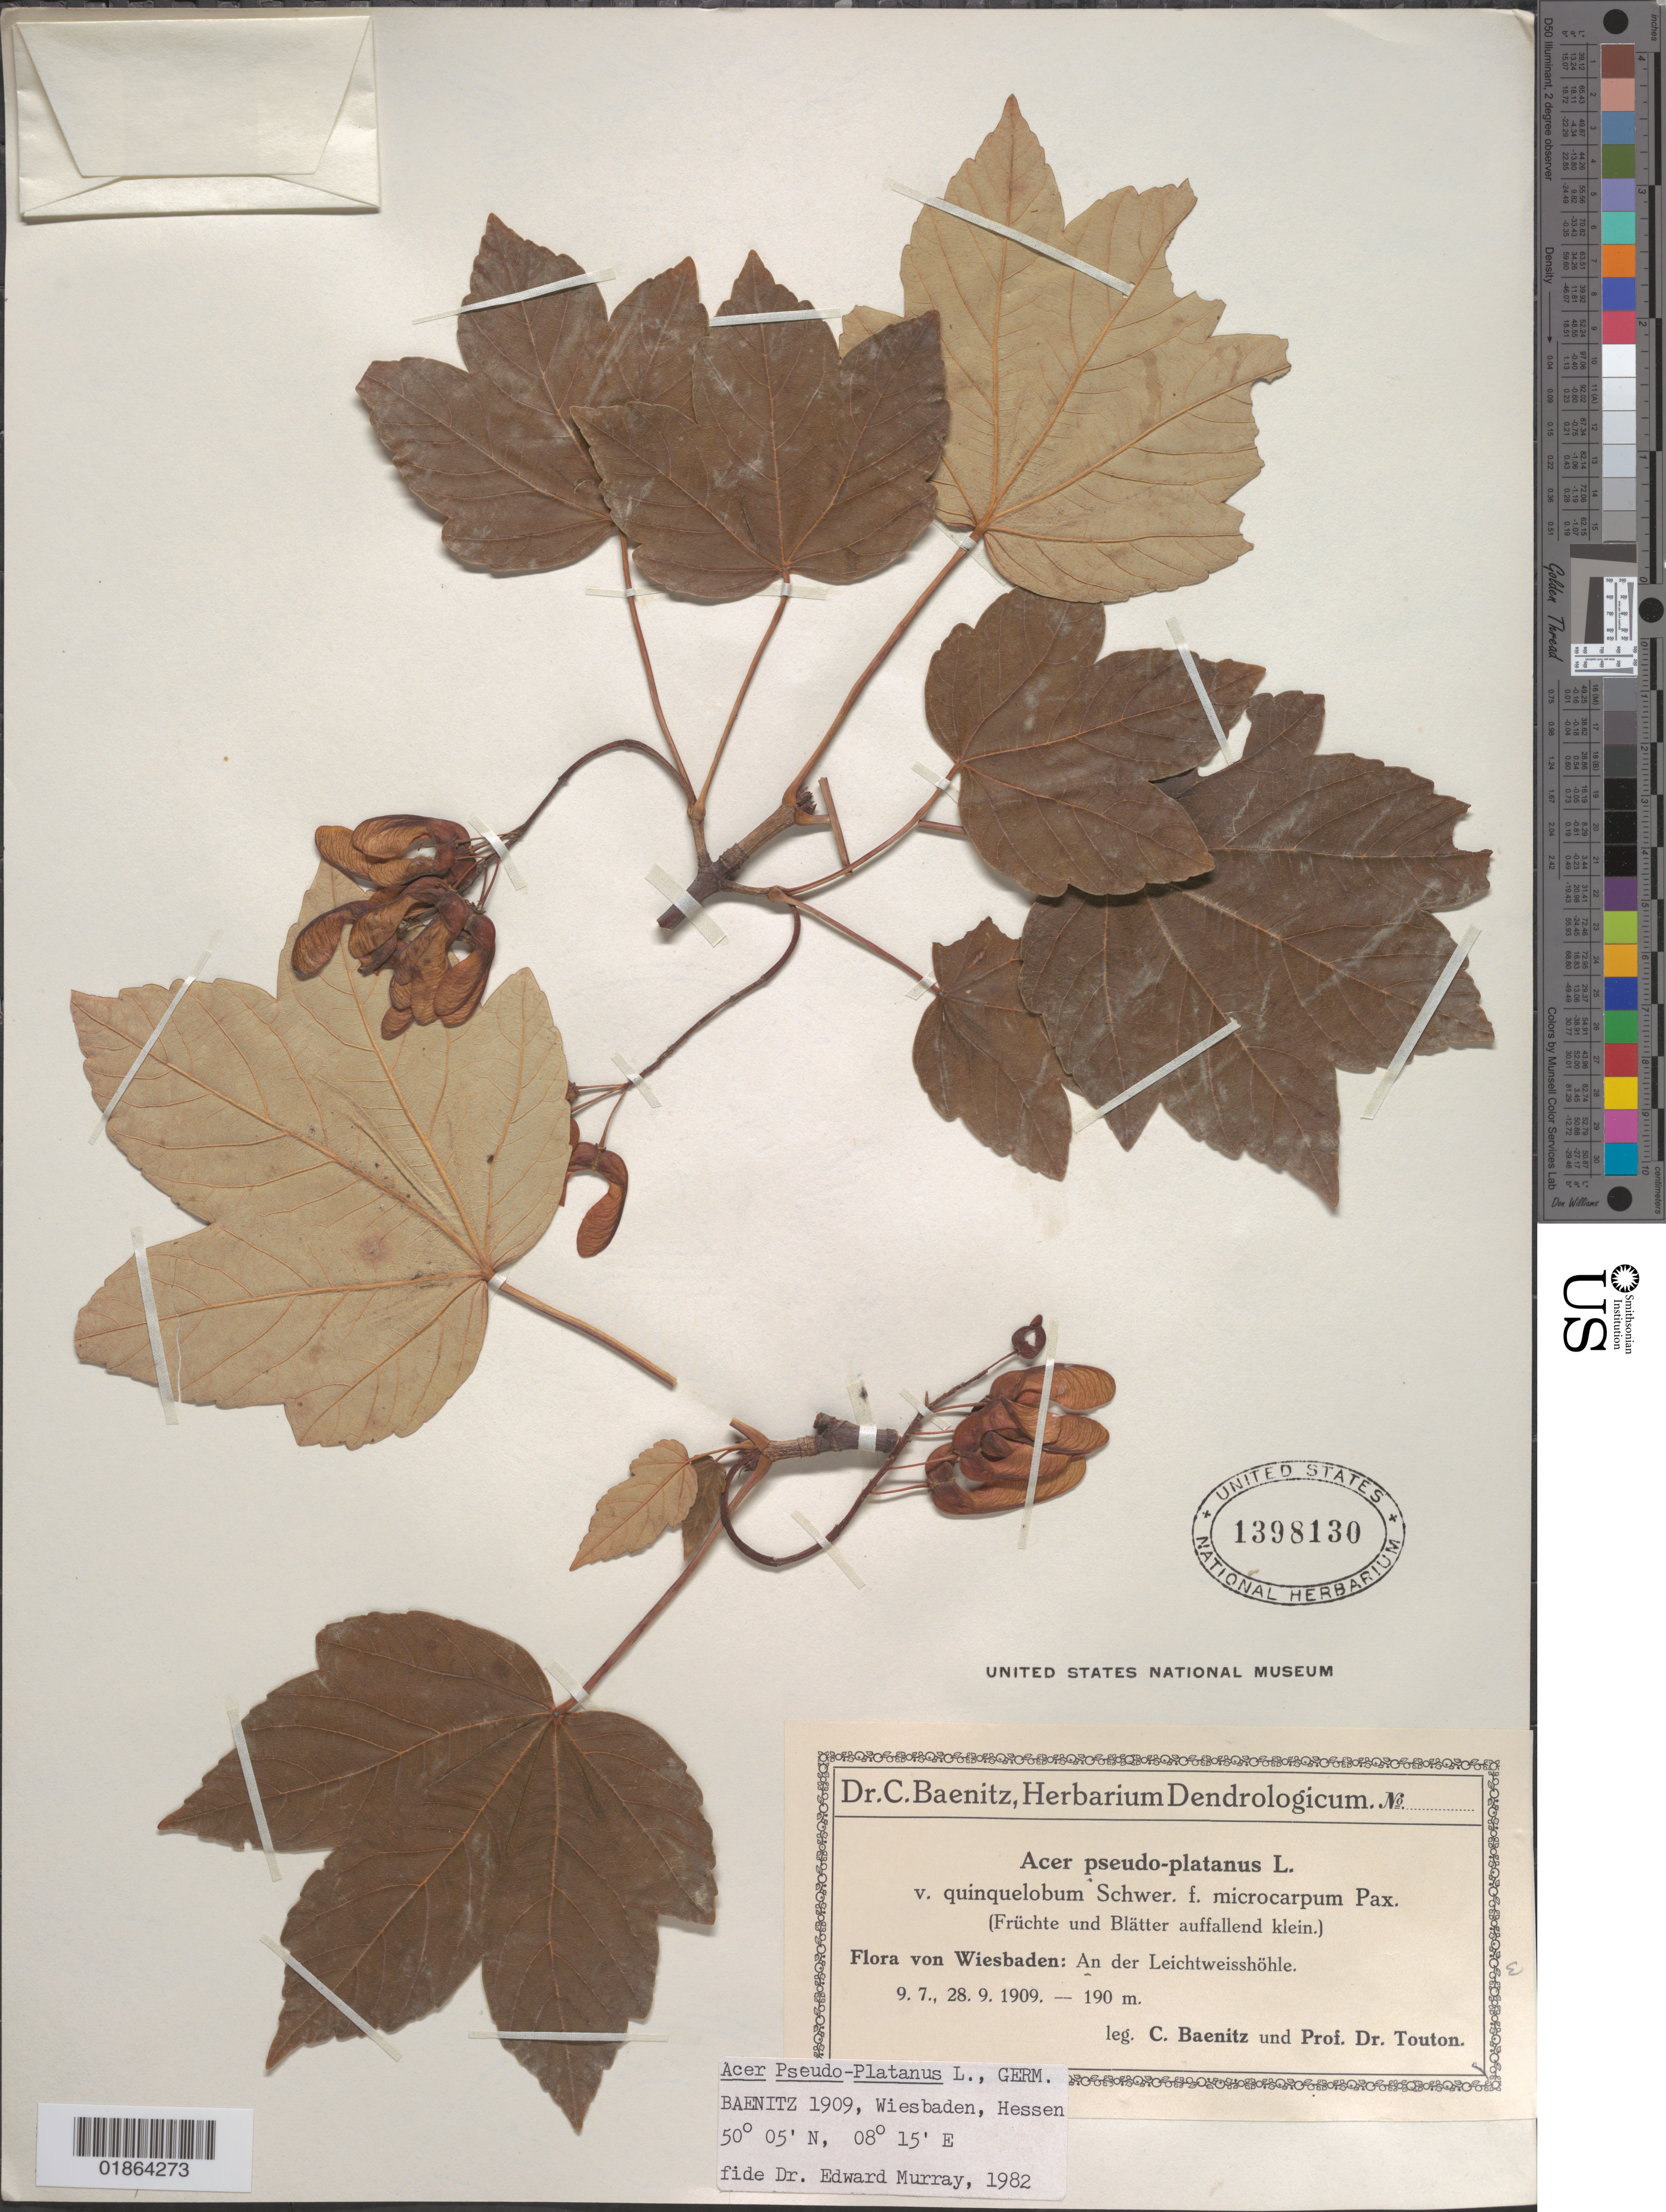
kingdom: Plantae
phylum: Tracheophyta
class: Magnoliopsida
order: Sapindales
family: Sapindaceae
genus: Acer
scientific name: Acer pseudoplatanus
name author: L.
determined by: Murray, Edward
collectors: C. G. Baenitz & K. Touton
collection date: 1909-09-09,1909-09-28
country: Germany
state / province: Hesse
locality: Wiesbaden: An der Leichtweisshöhle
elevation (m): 190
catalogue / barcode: US 1398130